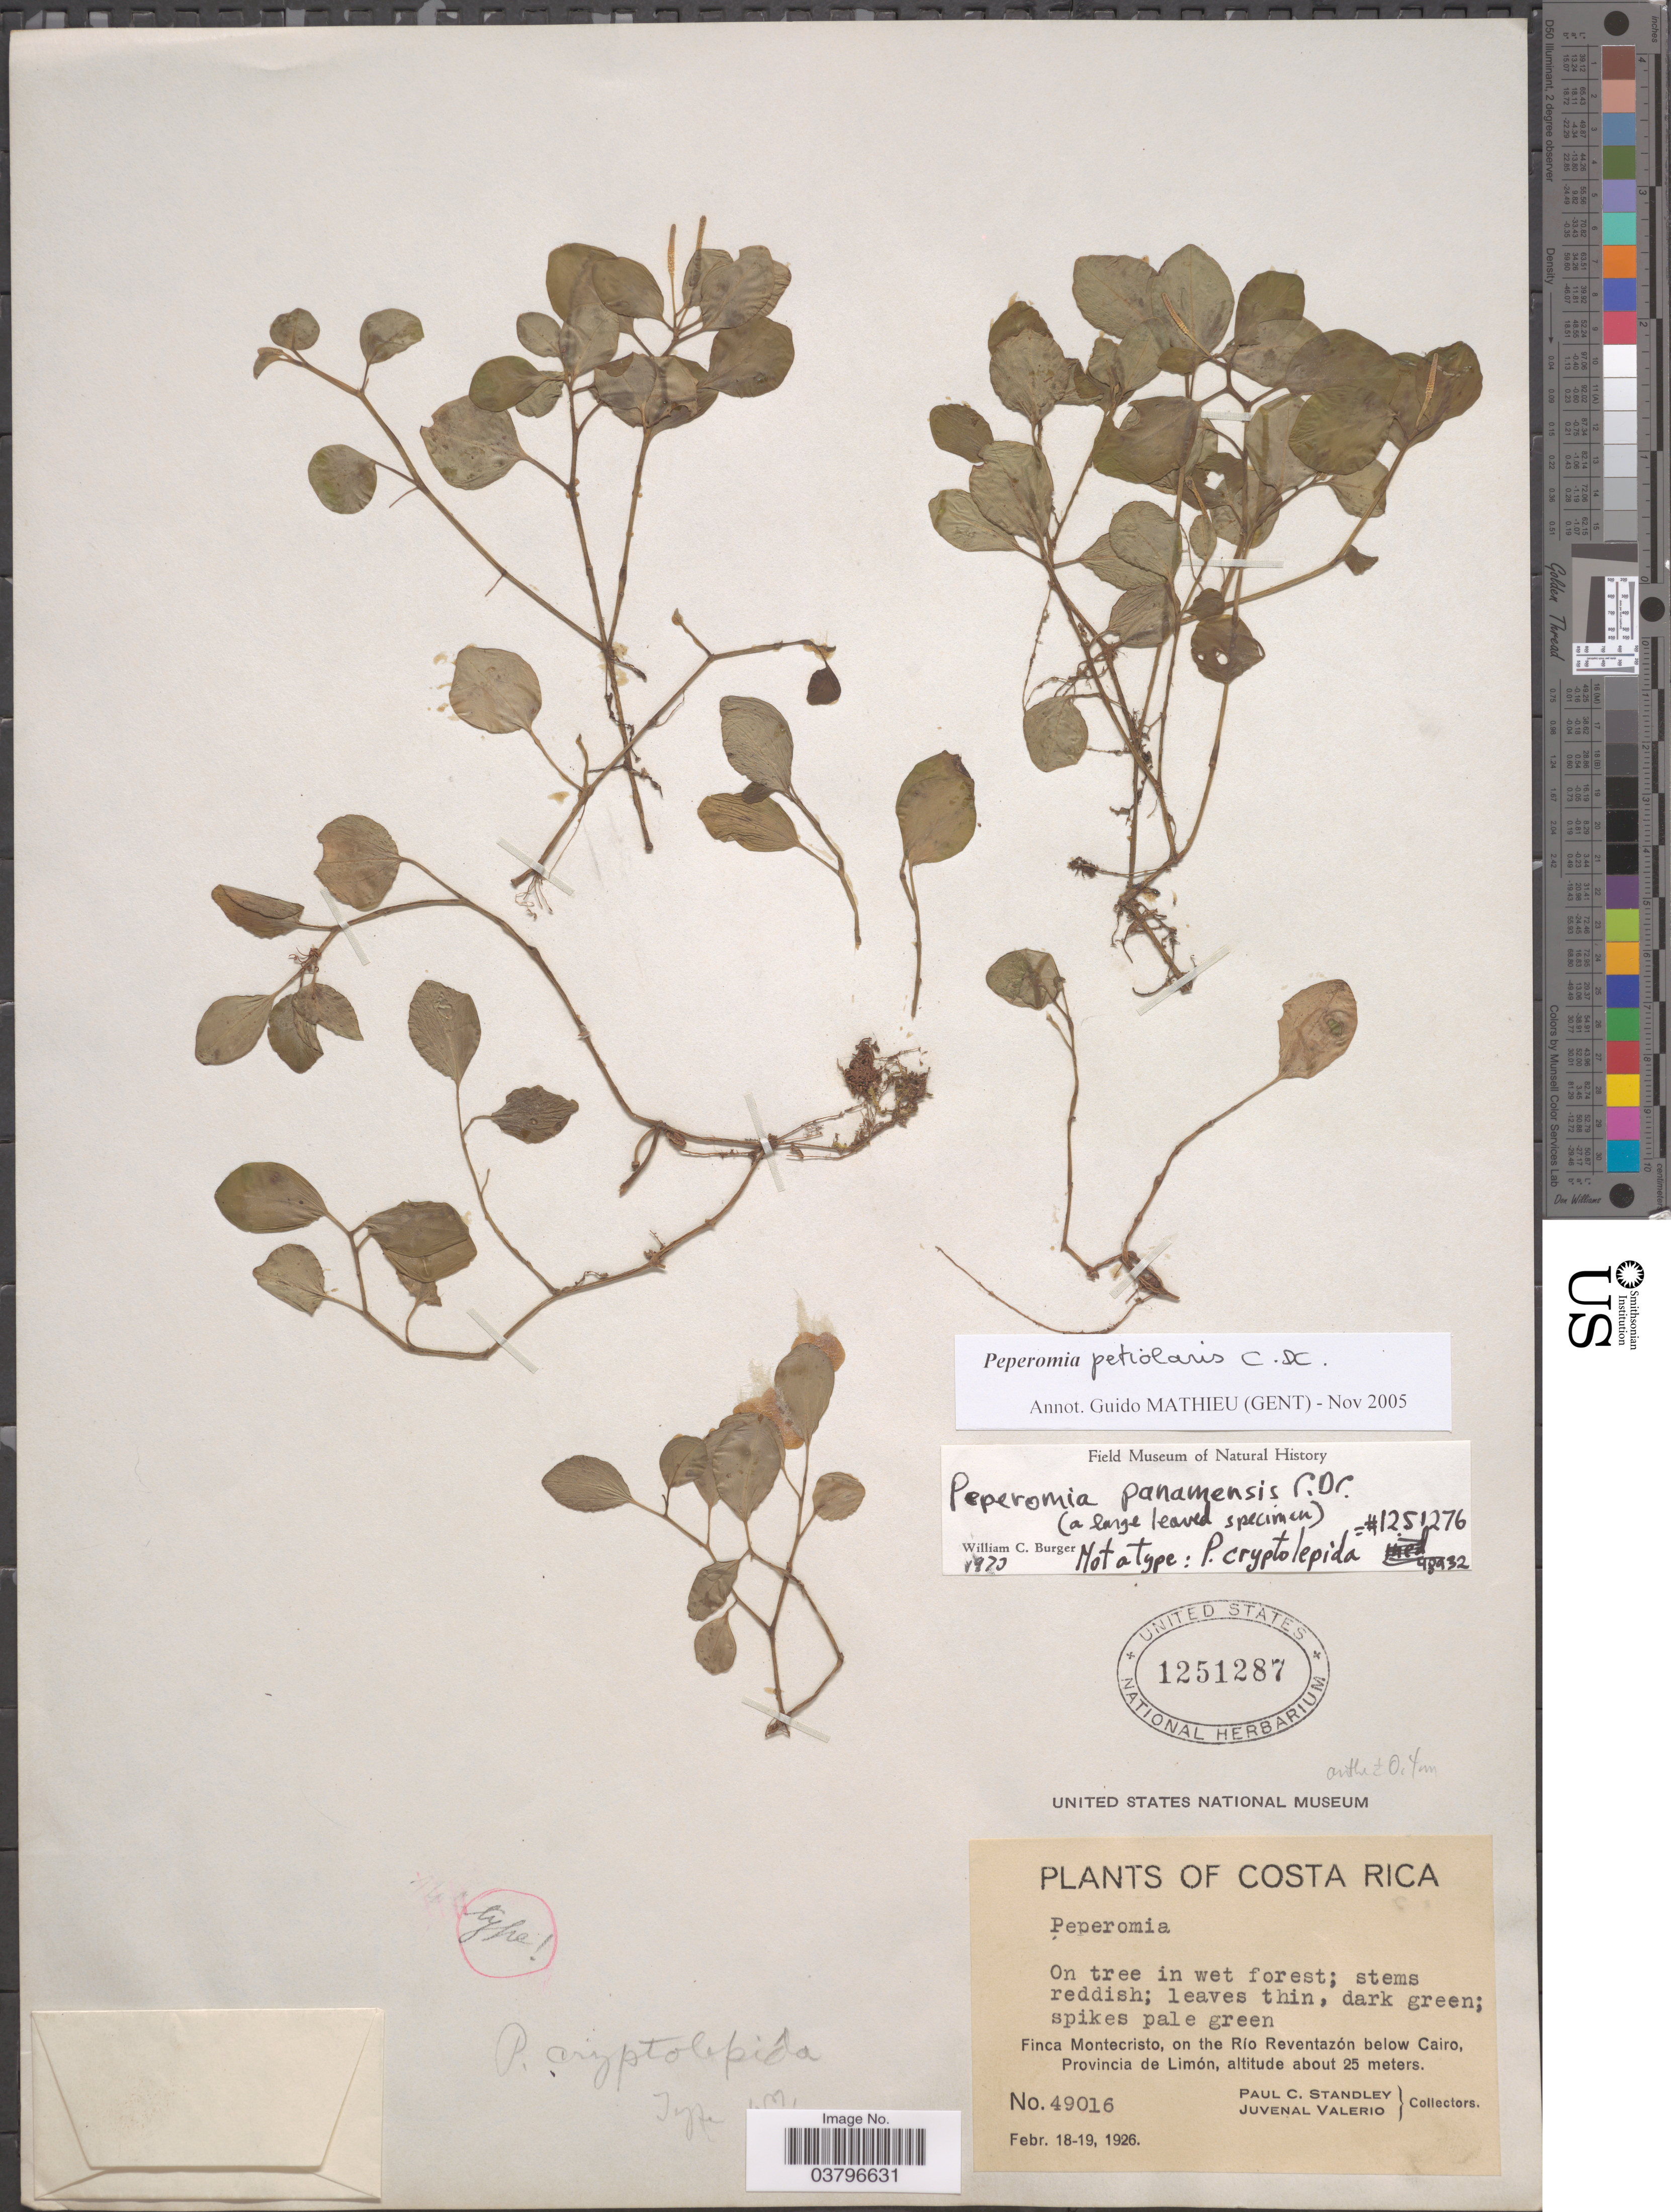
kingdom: Plantae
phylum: Tracheophyta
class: Magnoliopsida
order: Piperales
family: Piperaceae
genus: Peperomia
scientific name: Peperomia petiolaris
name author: C. DC.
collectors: P. C. Standley & J. Valerio R.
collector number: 49016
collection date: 1926-02-18/1926-02-19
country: Costa Rica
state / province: Limón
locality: Finca Montecristo, on the Río Reventazón below Cairo.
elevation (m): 25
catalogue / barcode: US 1251287